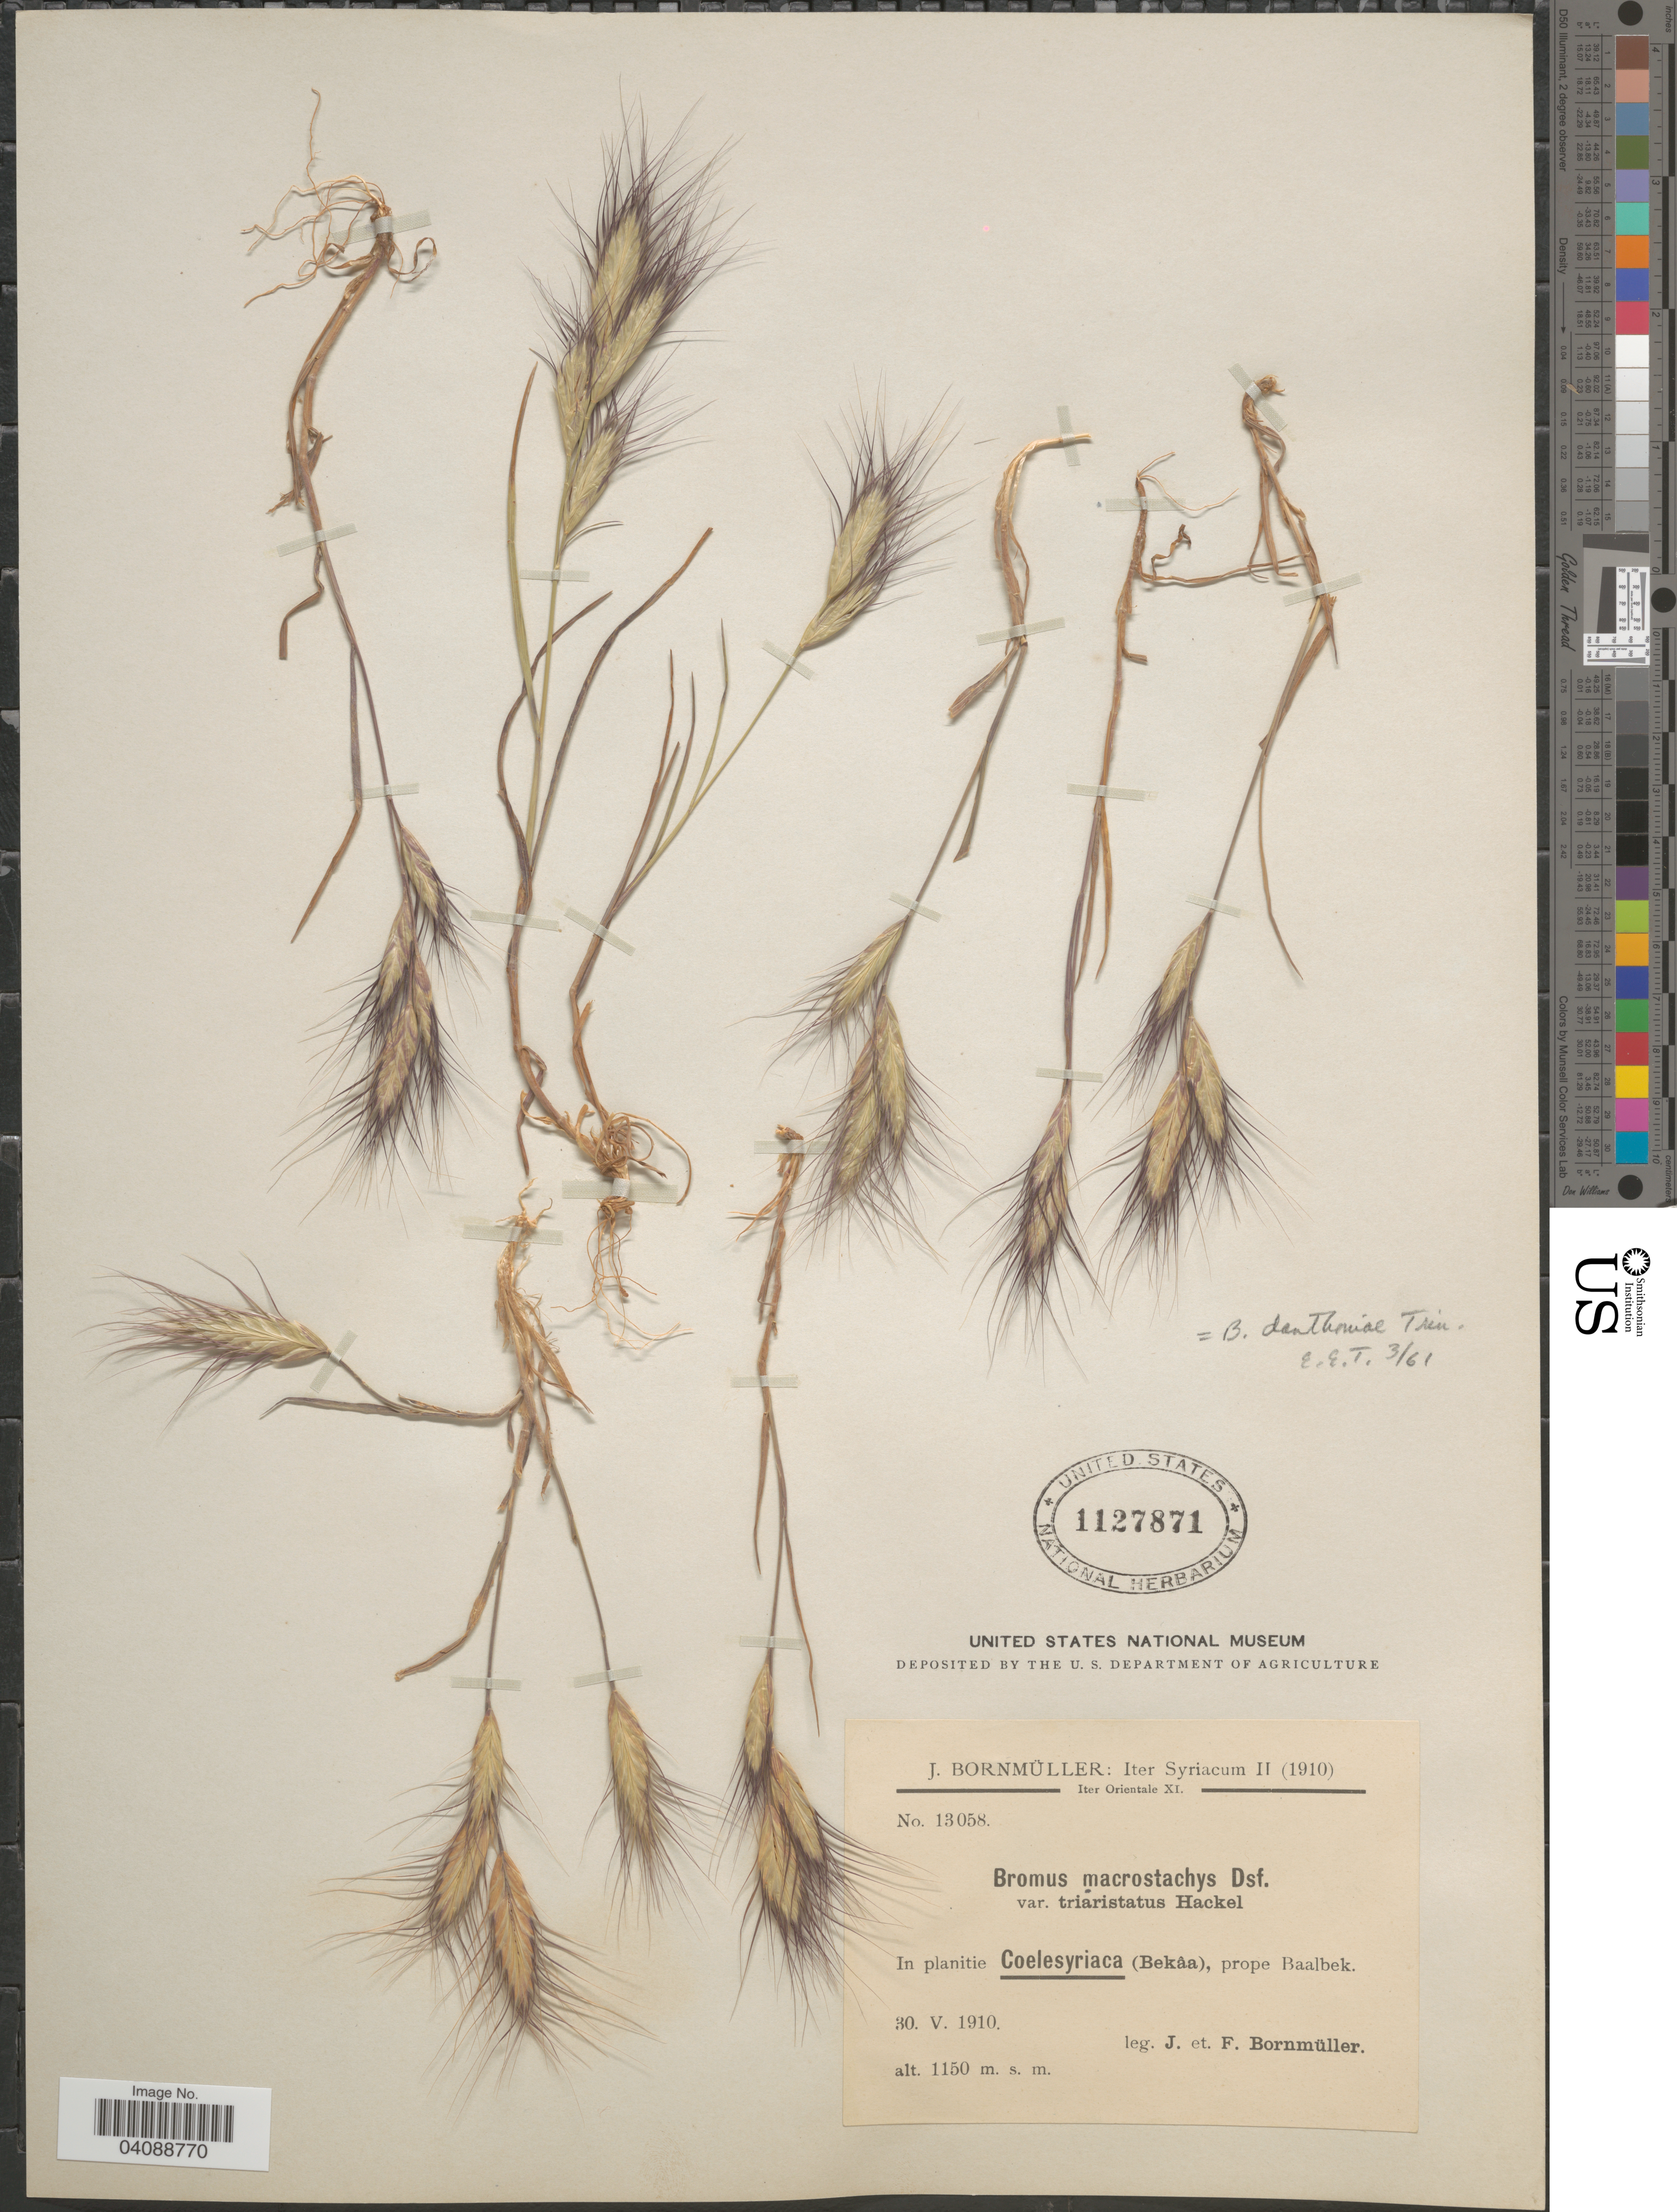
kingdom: Plantae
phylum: Tracheophyta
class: Liliopsida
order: Poales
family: Poaceae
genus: Bromus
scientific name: Bromus danthoniae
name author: Trin. ex C.A. Mey.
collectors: J. Bornmüller & F. Bornmüller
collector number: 13058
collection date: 1910-05-30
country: Lebanon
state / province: Baalbek-Hermel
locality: Iter Syriacum II (1910). Iter Orientale XI. In planitie Coelesyriaca (Bekâa), prope Baalbek.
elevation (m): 1150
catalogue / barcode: US 1127871